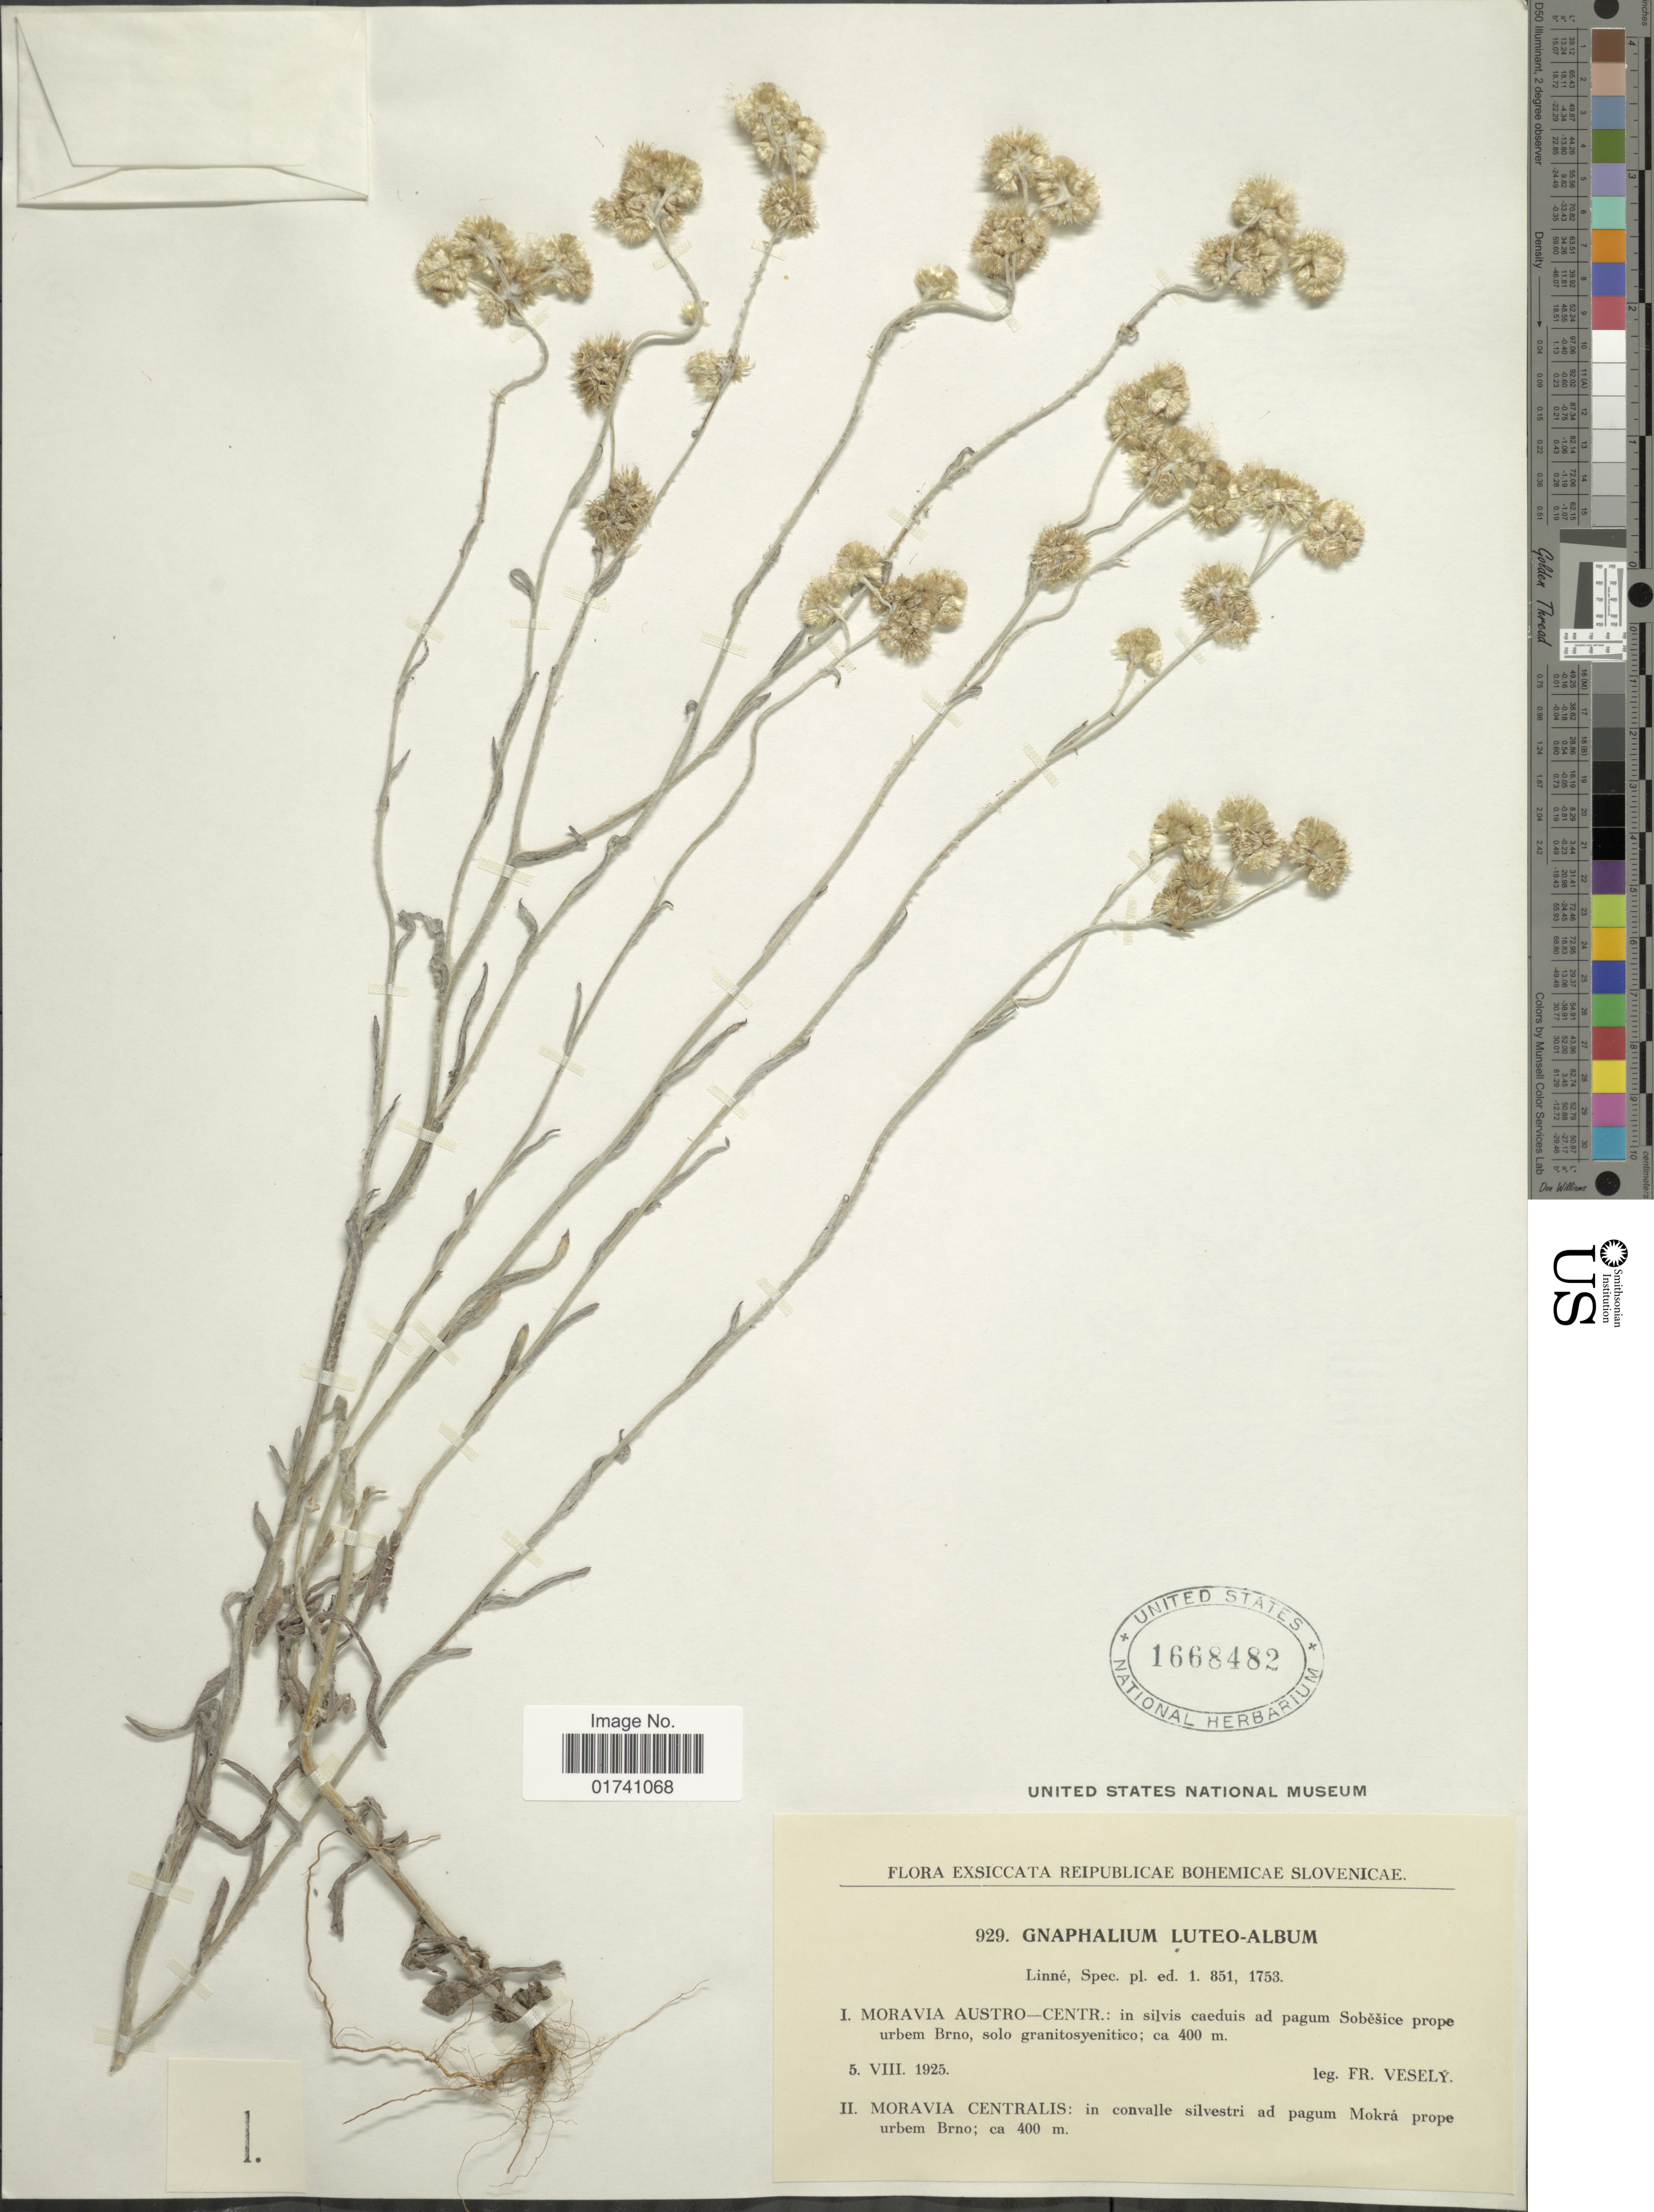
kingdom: Plantae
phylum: Tracheophyta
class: Magnoliopsida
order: Asterales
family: Asteraceae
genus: Laphangium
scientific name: Laphangium luteoalbum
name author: (L.) Tzvelev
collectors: Vesely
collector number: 929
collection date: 1925-08-05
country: Czechia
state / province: South Moravian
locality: Moravia Austro-Centr.: in silvis caeduis ad pagum Sobesice prope urbem Brno.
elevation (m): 400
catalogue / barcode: US 1668482